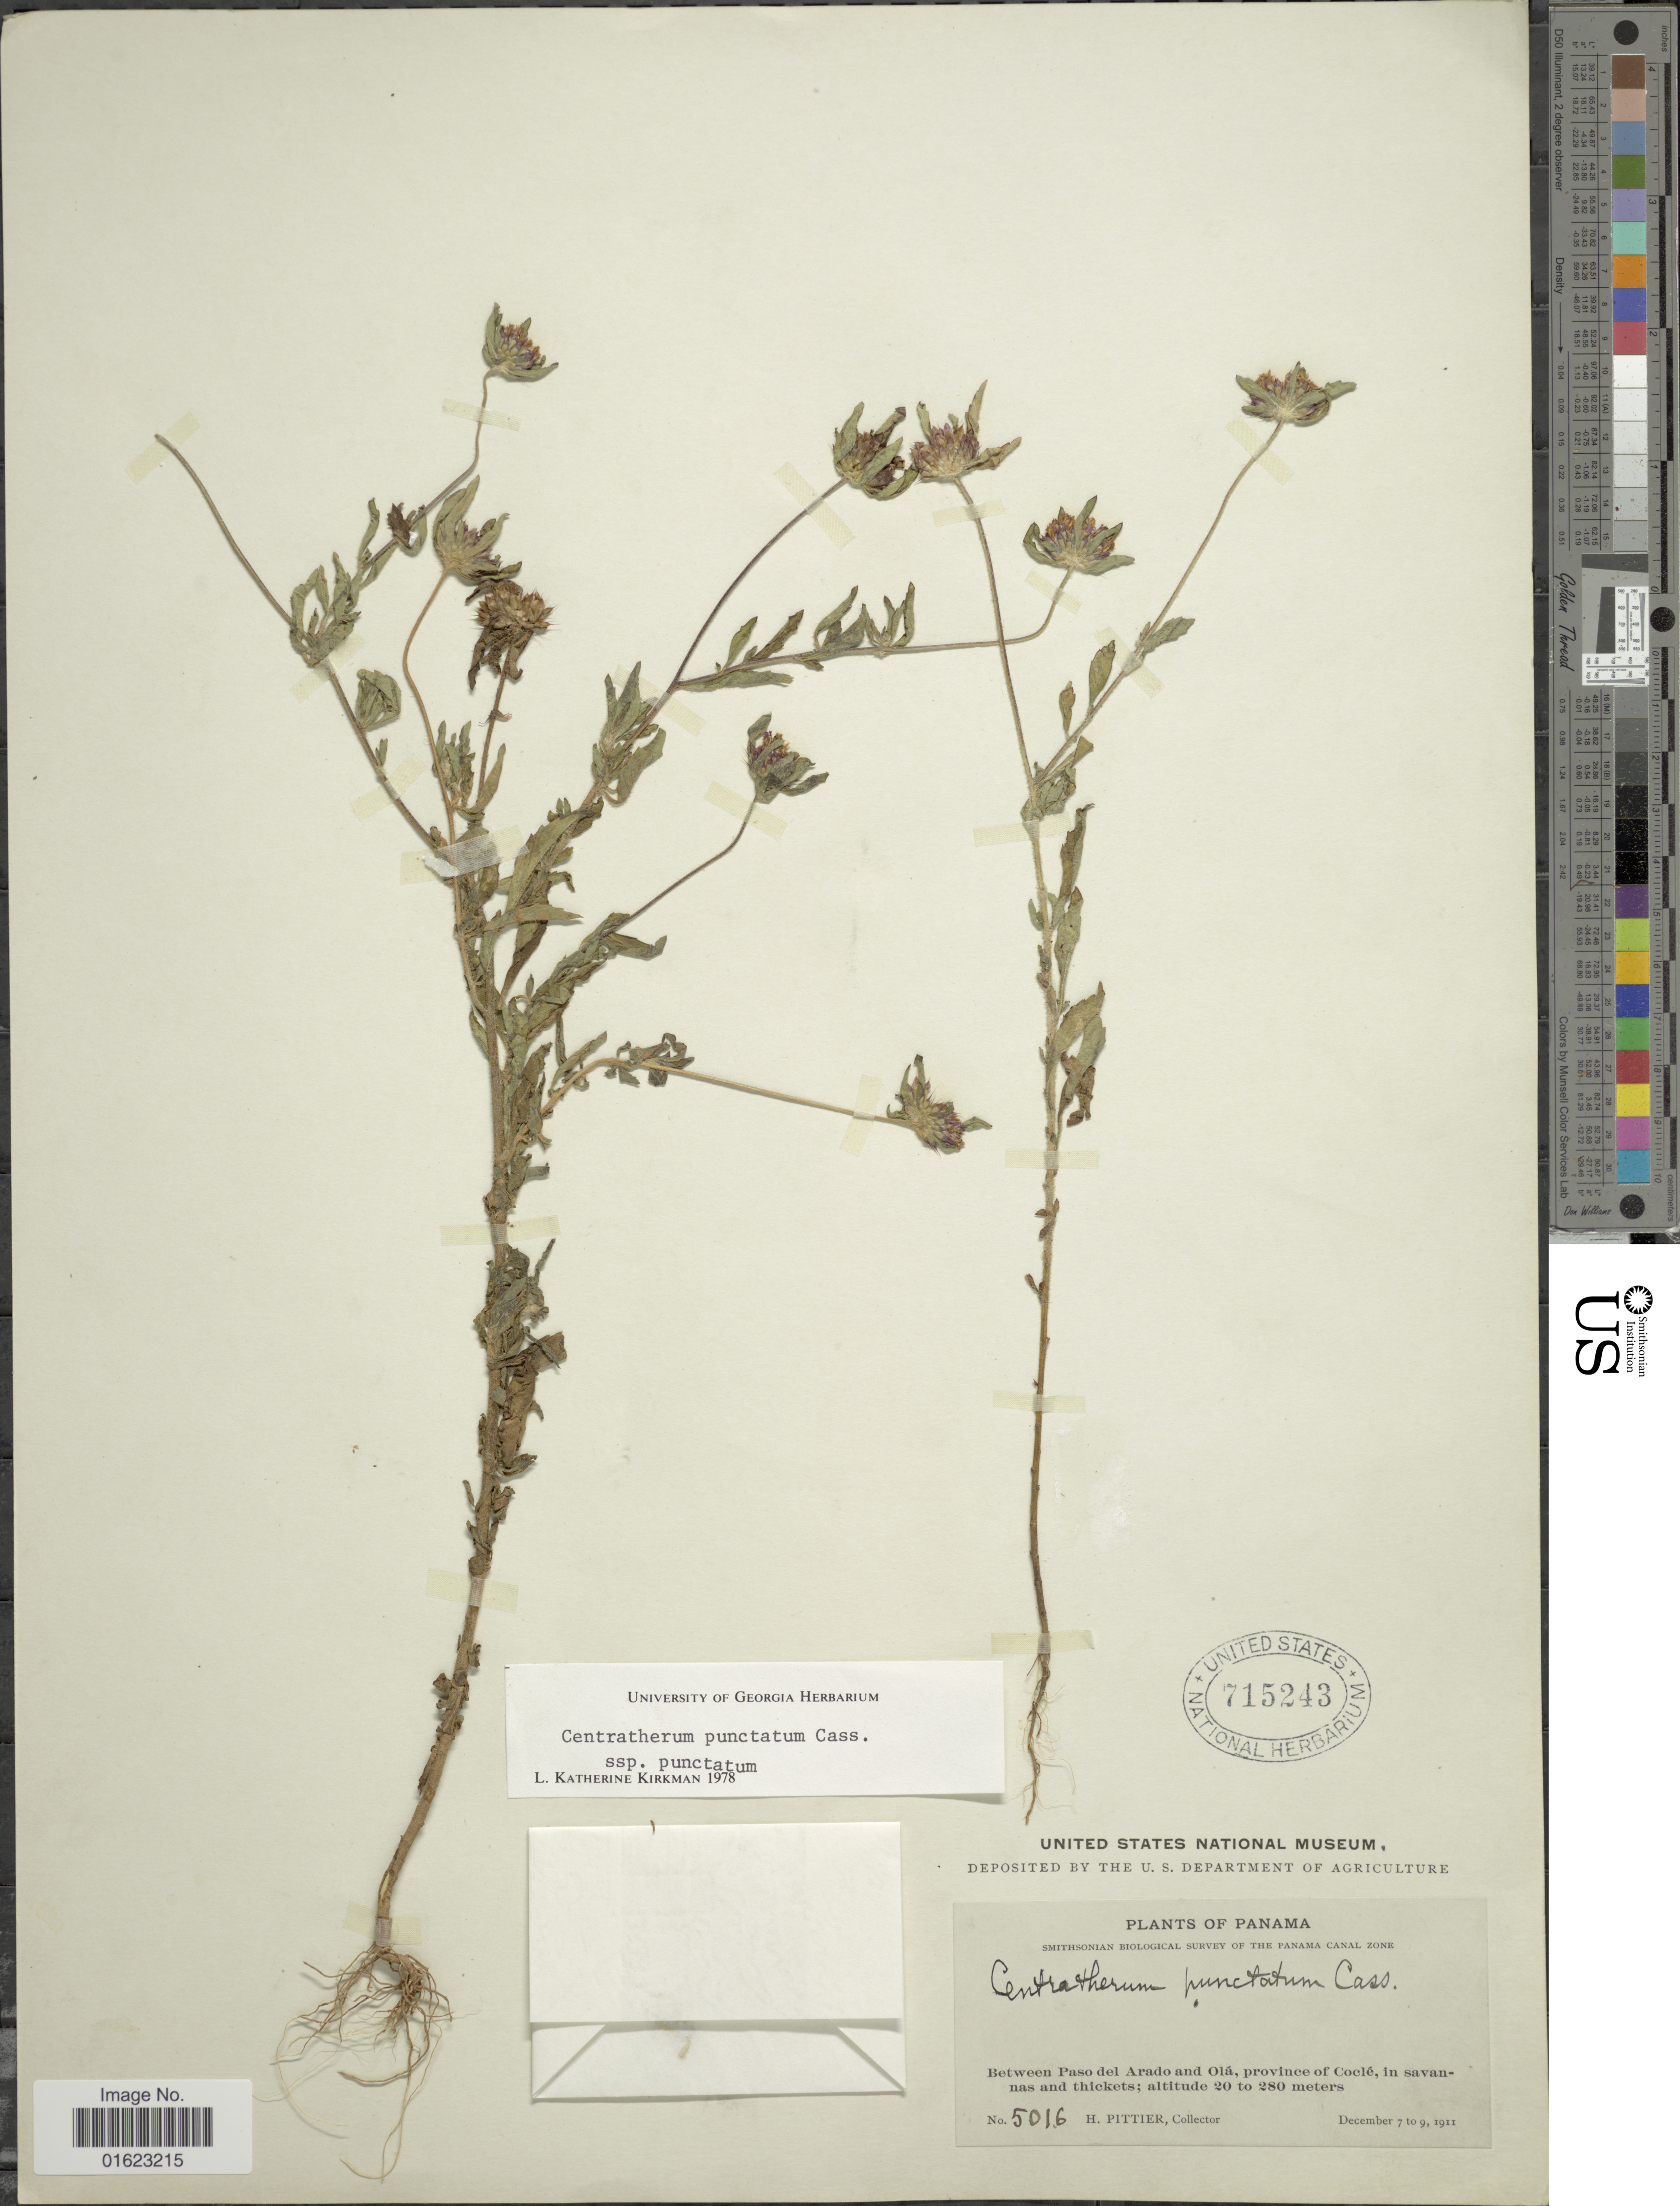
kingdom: Plantae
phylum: Tracheophyta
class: Magnoliopsida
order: Asterales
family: Asteraceae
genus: Centratherum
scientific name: Centratherum punctatum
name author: Cass.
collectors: H. F. Pittier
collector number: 5016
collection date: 1911-12-07/1911-12-09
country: Panama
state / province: Coclé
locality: Between Paso del Arado and Ola, province of Cocle, in savanna and thickets.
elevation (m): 20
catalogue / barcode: US 715243